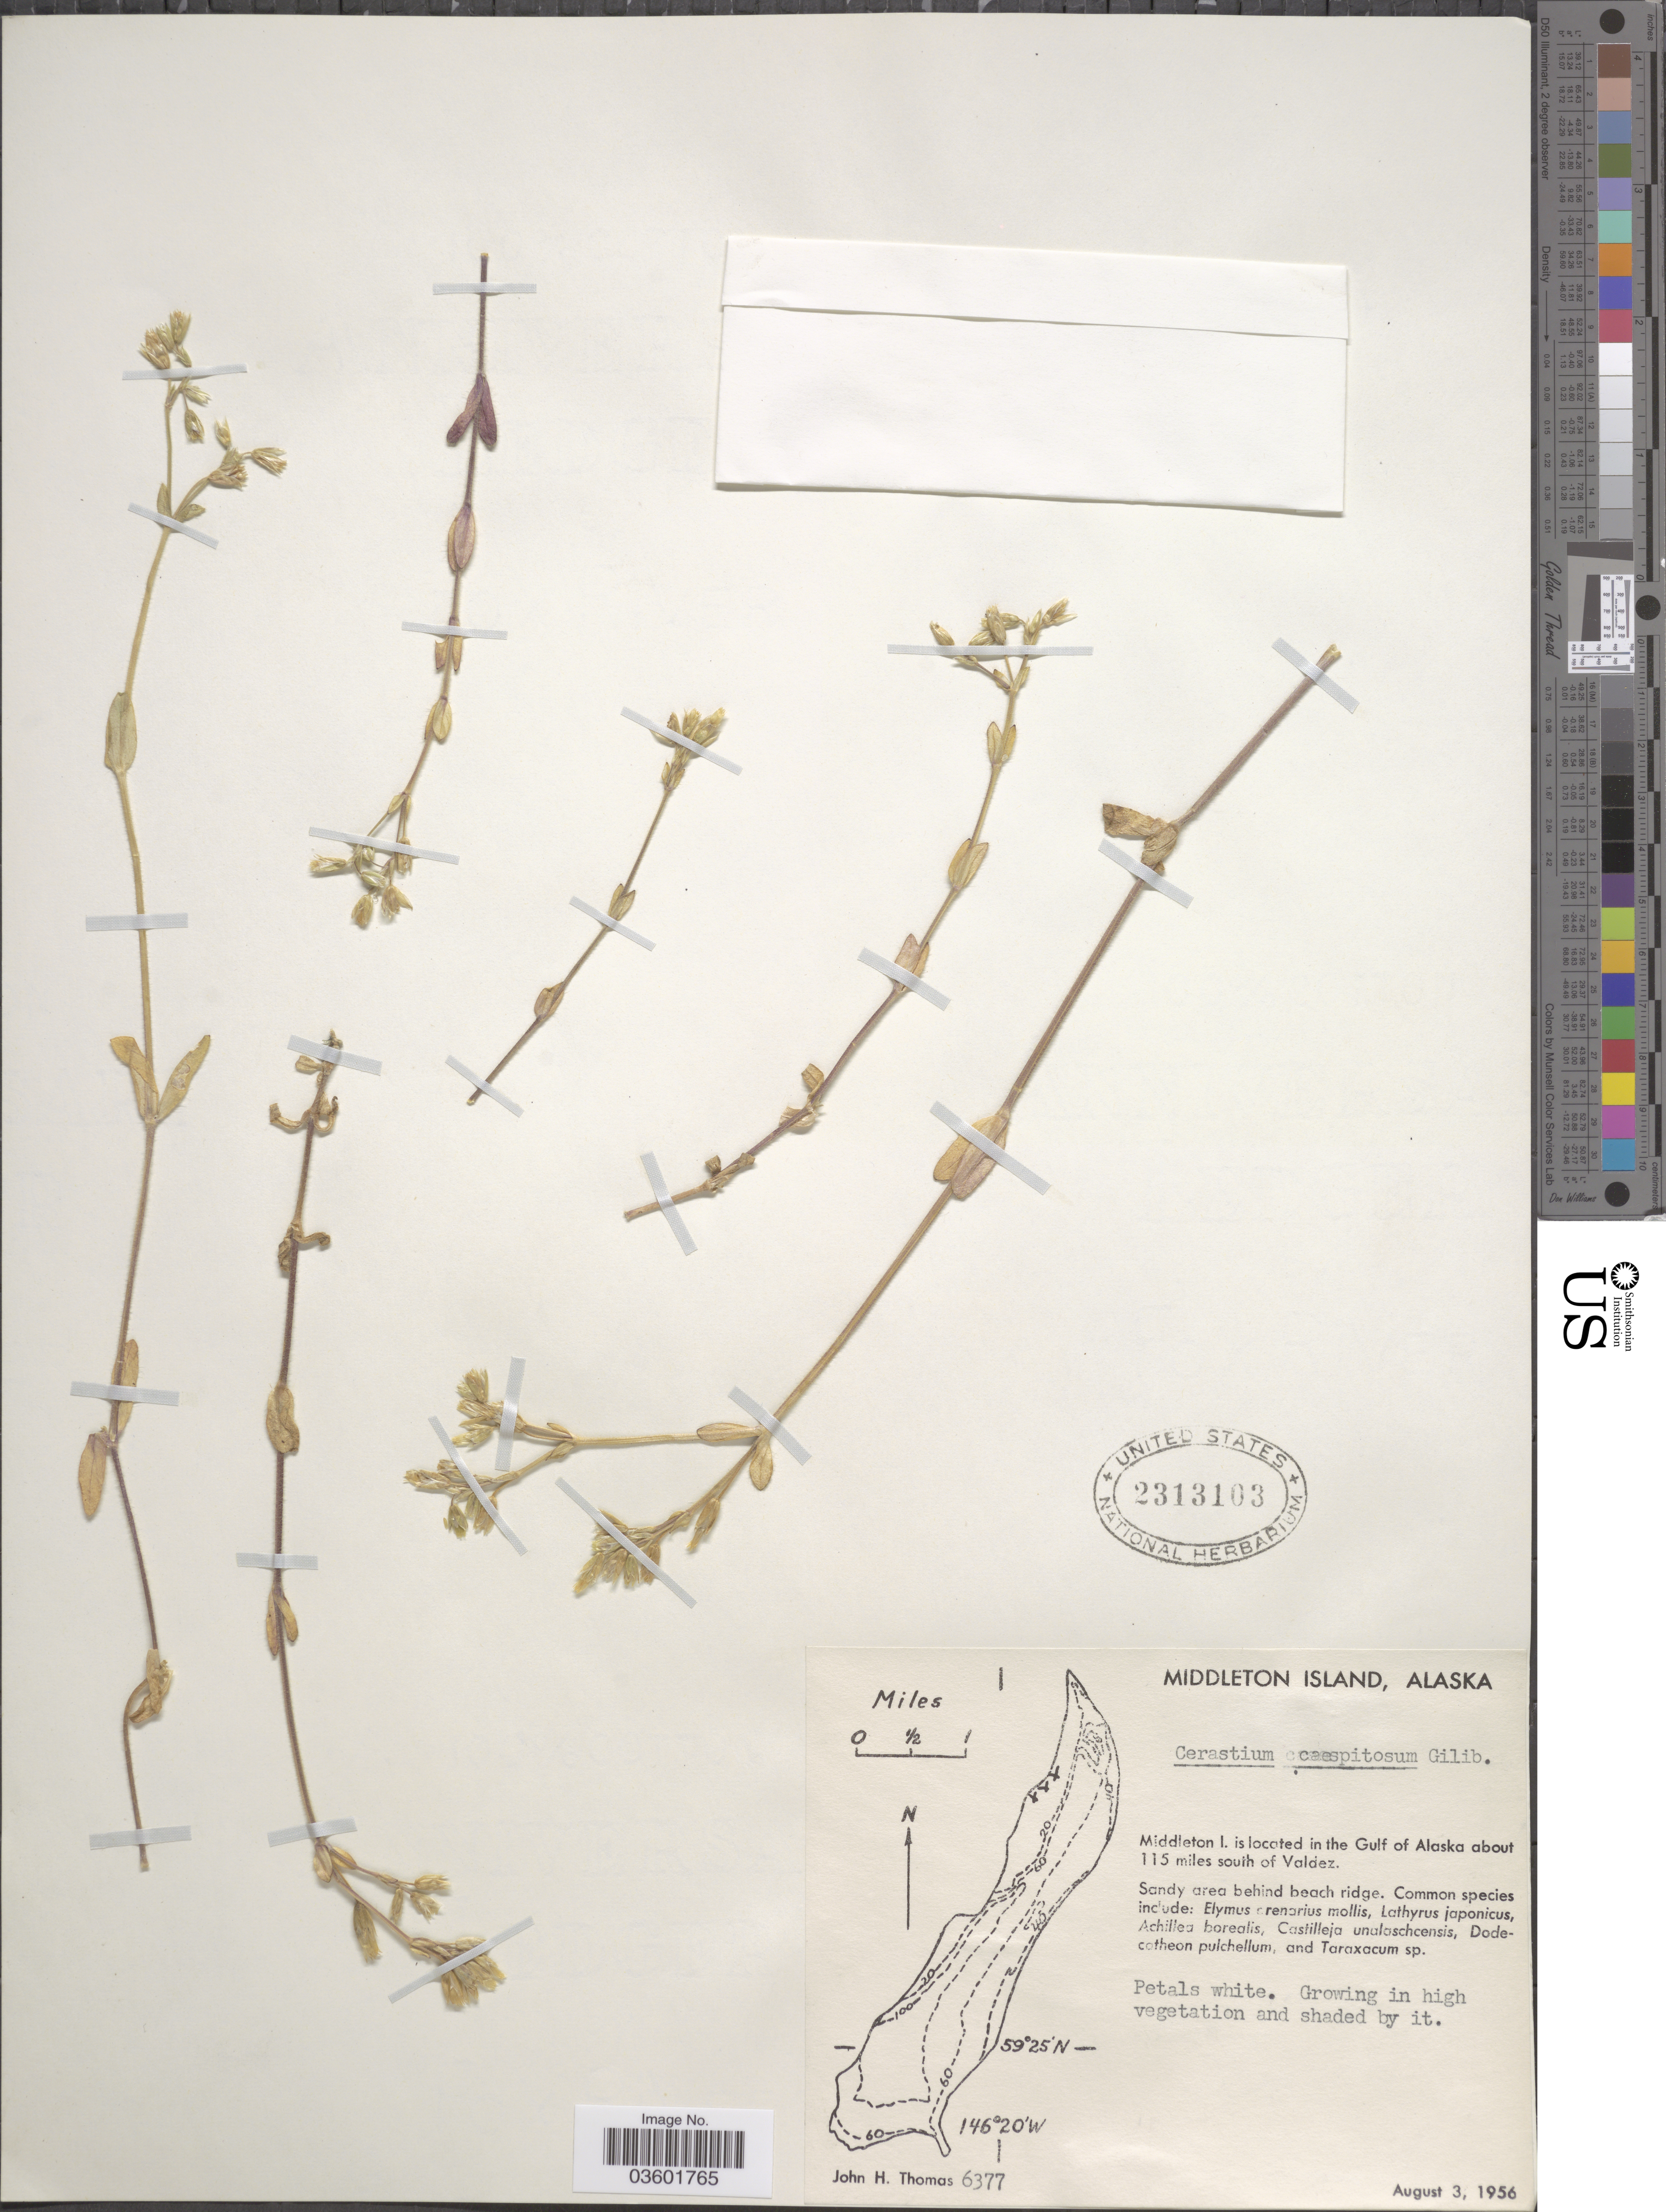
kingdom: Plantae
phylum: Tracheophyta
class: Magnoliopsida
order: Caryophyllales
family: Caryophyllaceae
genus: Cerastium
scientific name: Cerastium caespitosum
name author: Rchb. & Kit.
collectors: J. H. Thomas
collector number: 6377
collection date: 1956-08-03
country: United States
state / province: Alaska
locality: Middleton Island. Middleton I. is located in the Gulf of Alaska about 115 miles south of Valdez.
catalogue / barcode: US 2313103